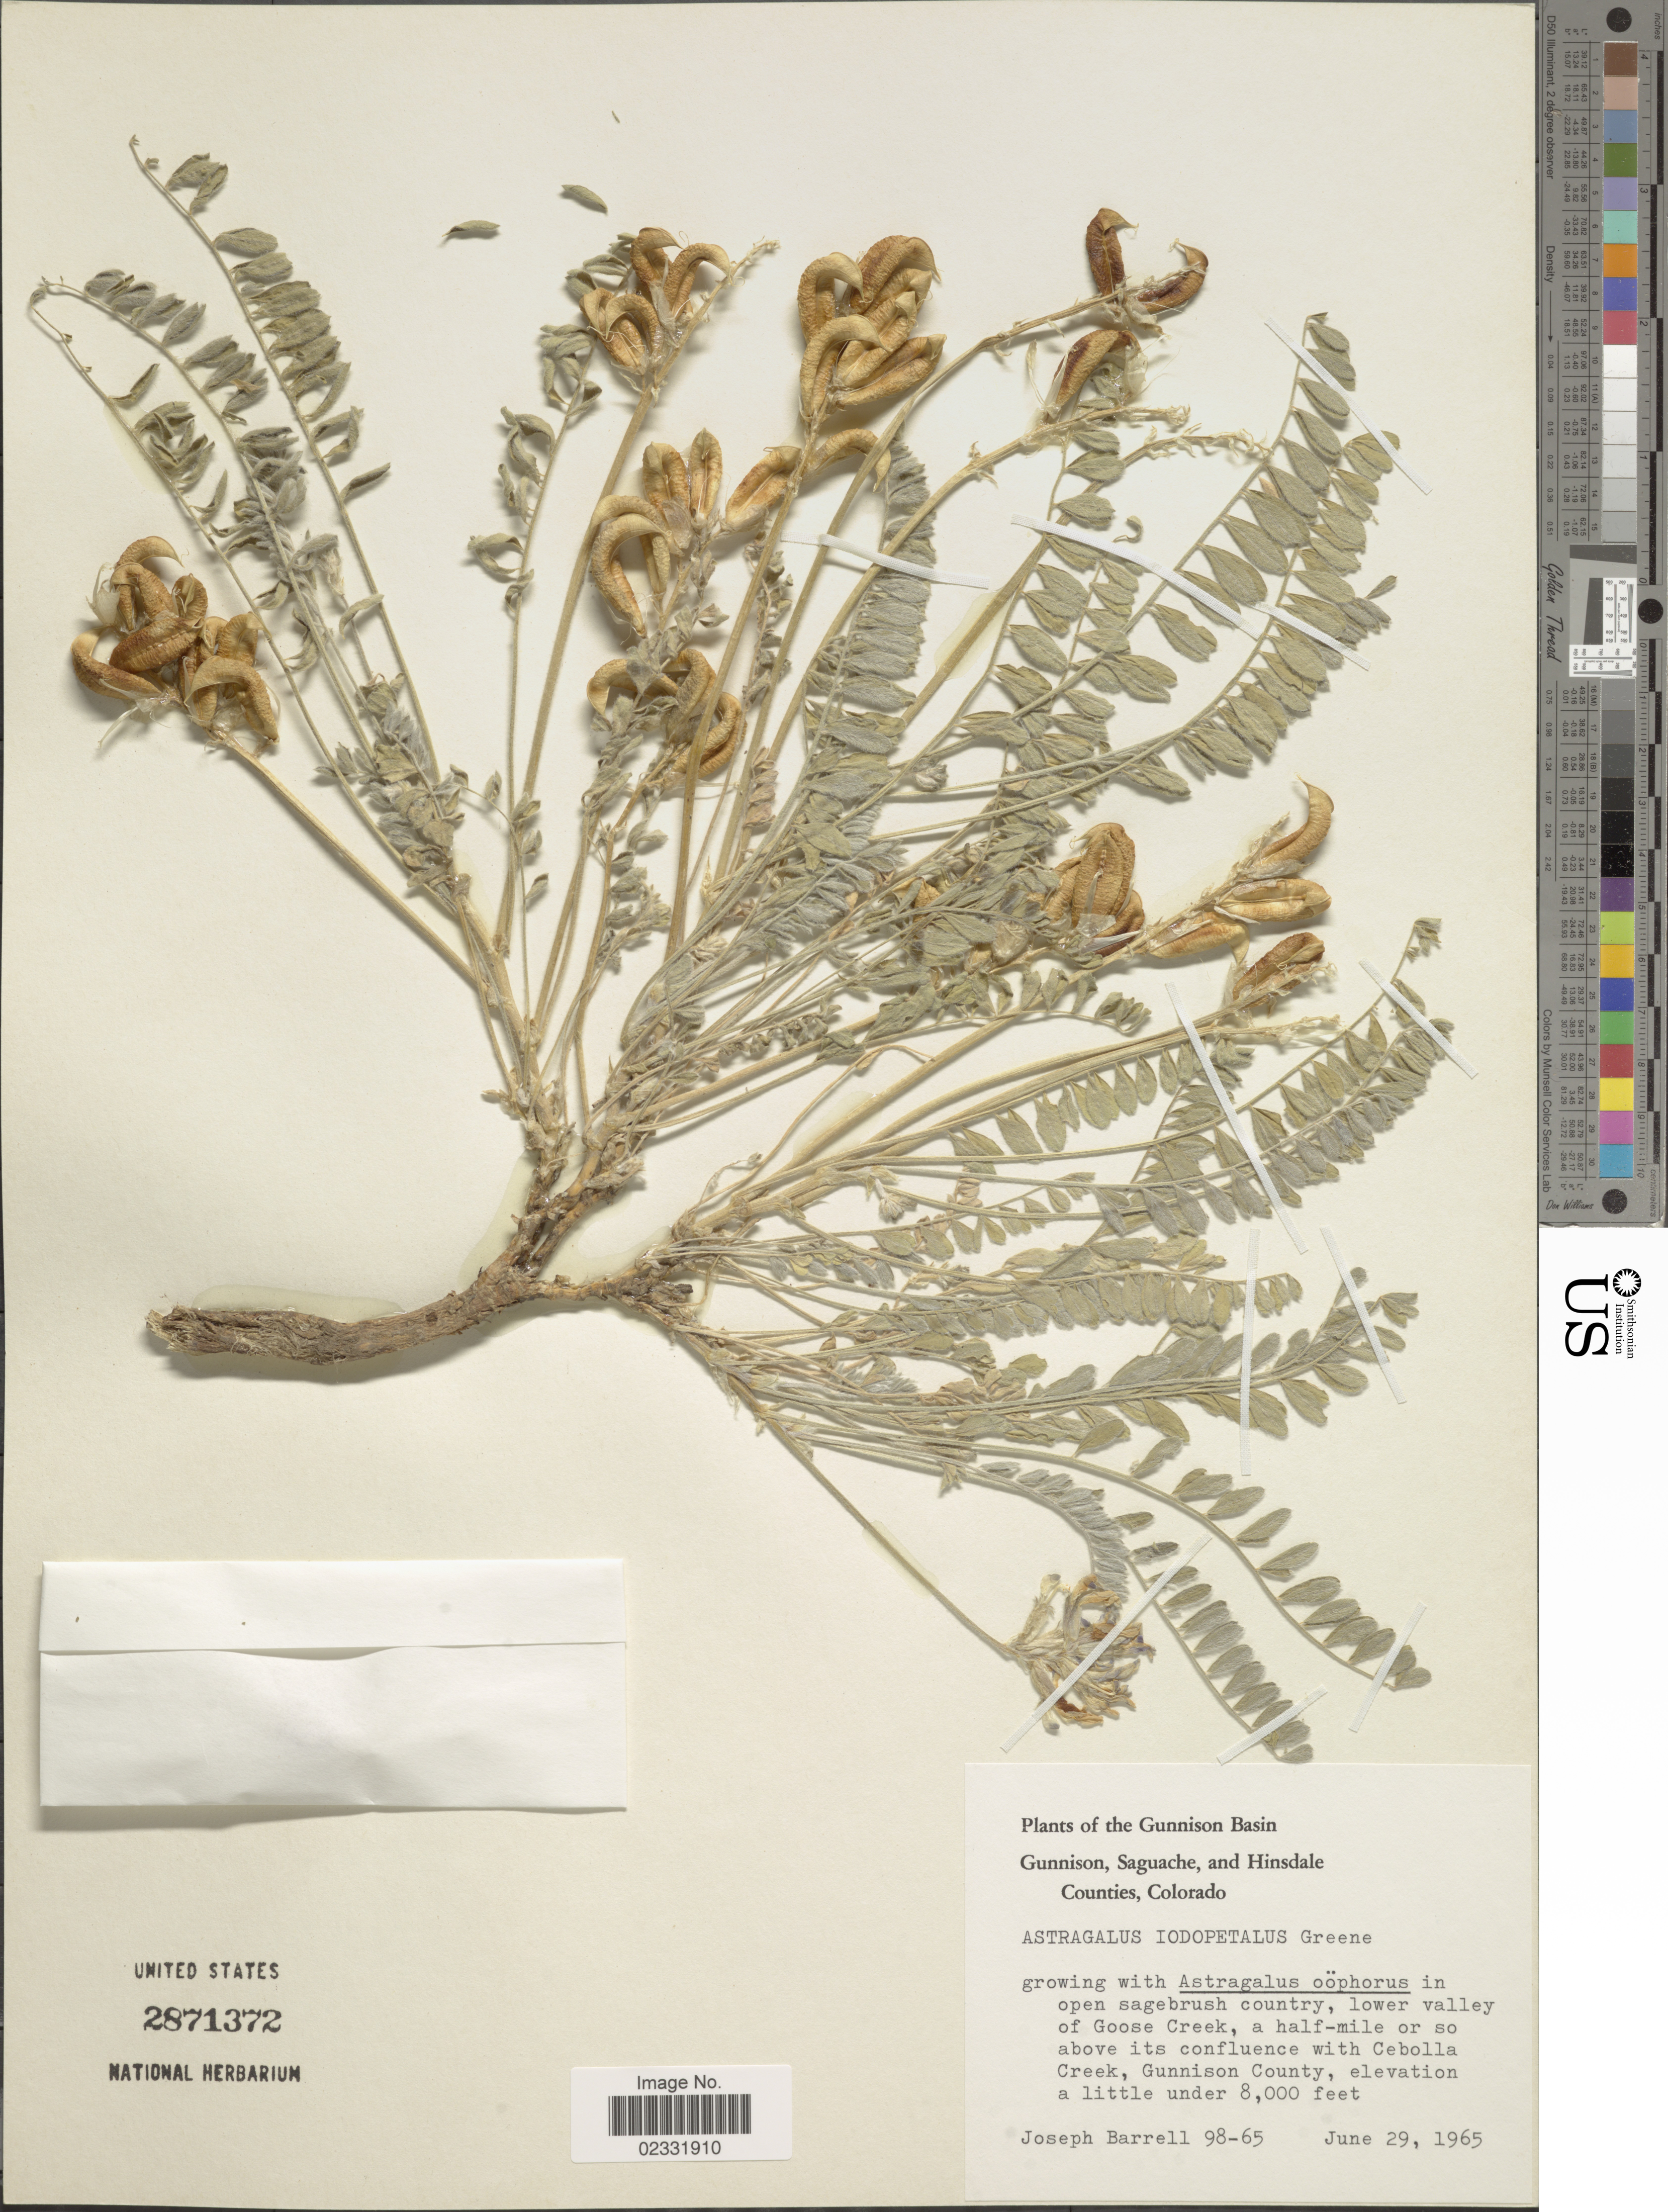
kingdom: Plantae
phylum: Tracheophyta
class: Magnoliopsida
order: Fabales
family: Fabaceae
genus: Astragalus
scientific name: Astragalus iodopetalus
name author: (Rydb.) Barneby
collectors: J. Barrell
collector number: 98-65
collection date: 1965-06-29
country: United States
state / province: Colorado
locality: The Gunnison Basin, Gunnison, Saguache, and Hinsdale Counties, in open sagebrush country, lower valley of Goose Creek, a half- mile or so above its confluence, Gunnison County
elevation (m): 2438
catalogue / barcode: US 2871372